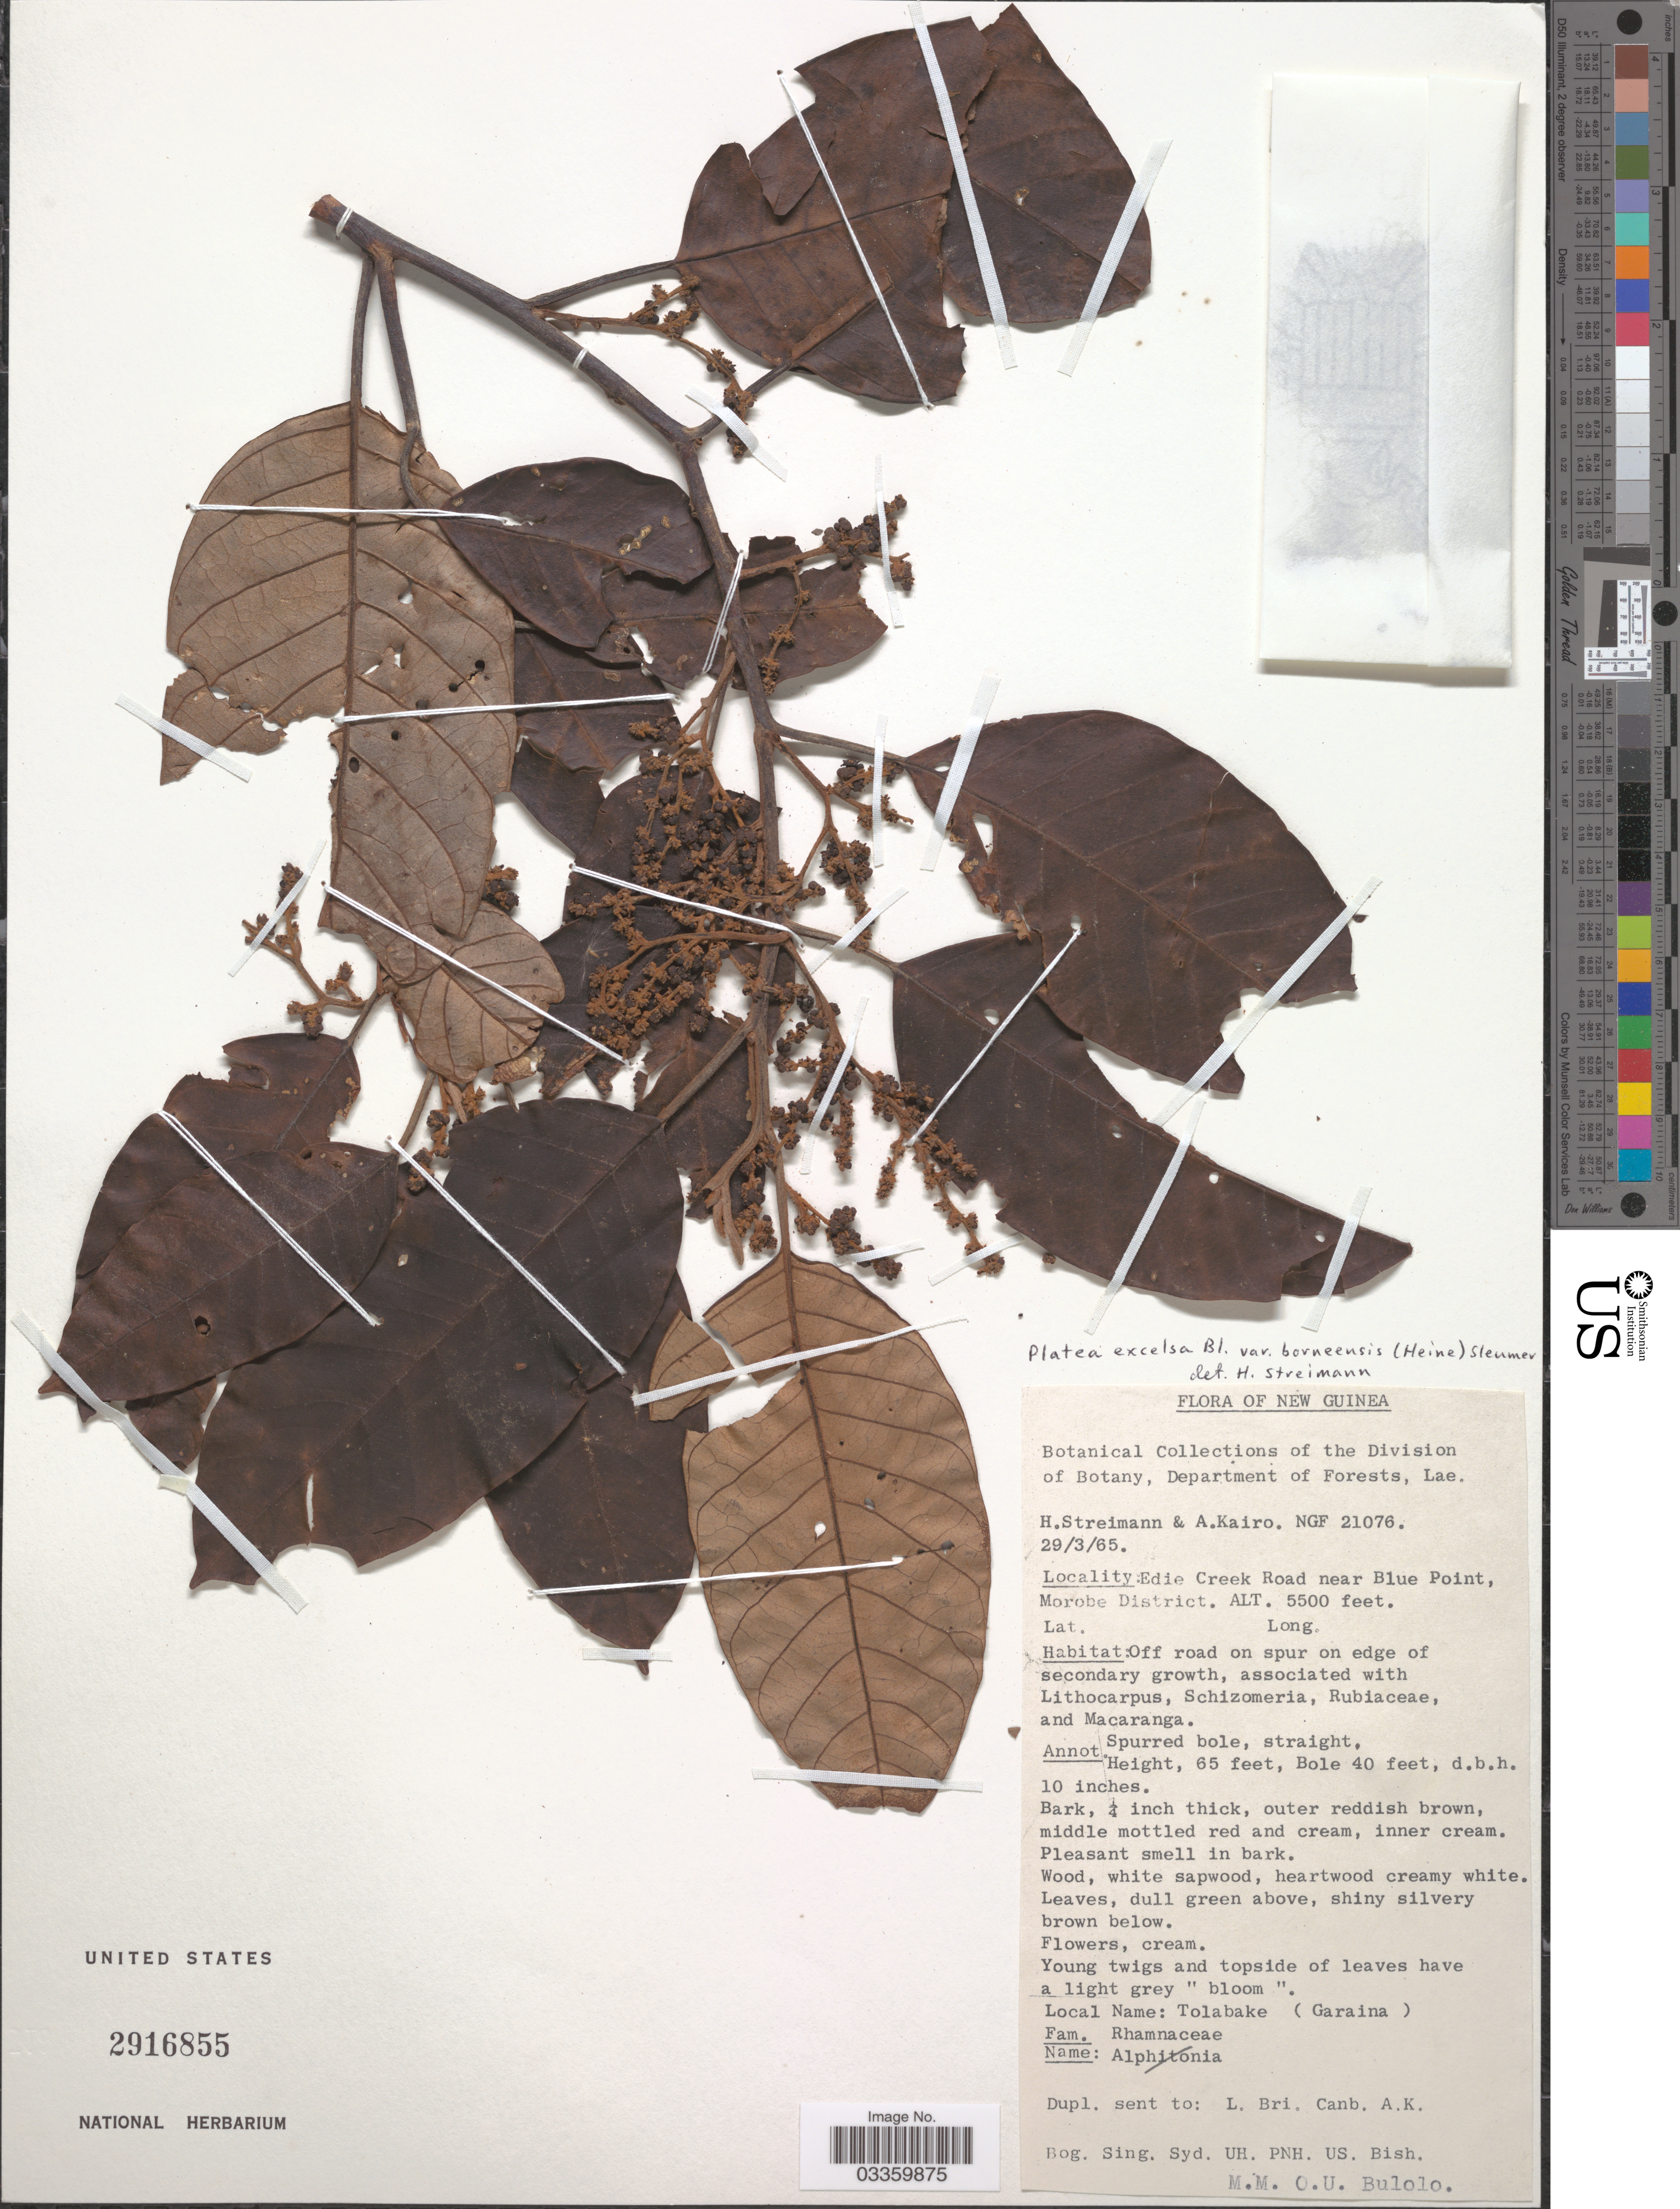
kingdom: Plantae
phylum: Tracheophyta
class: Magnoliopsida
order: Metteniusales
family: Metteniusaceae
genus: Platea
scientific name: Platea excelsa var. borneensia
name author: (Blume) Sleumer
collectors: H. Streimann & A. Kairo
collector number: NGF 21076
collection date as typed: Transcribed d/m/y: 29/3/65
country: Papua New Guinea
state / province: Morobe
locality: New Guinea. Edie Creek Road, near Blue Point, Morobe District.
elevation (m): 1676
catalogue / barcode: US 2916855